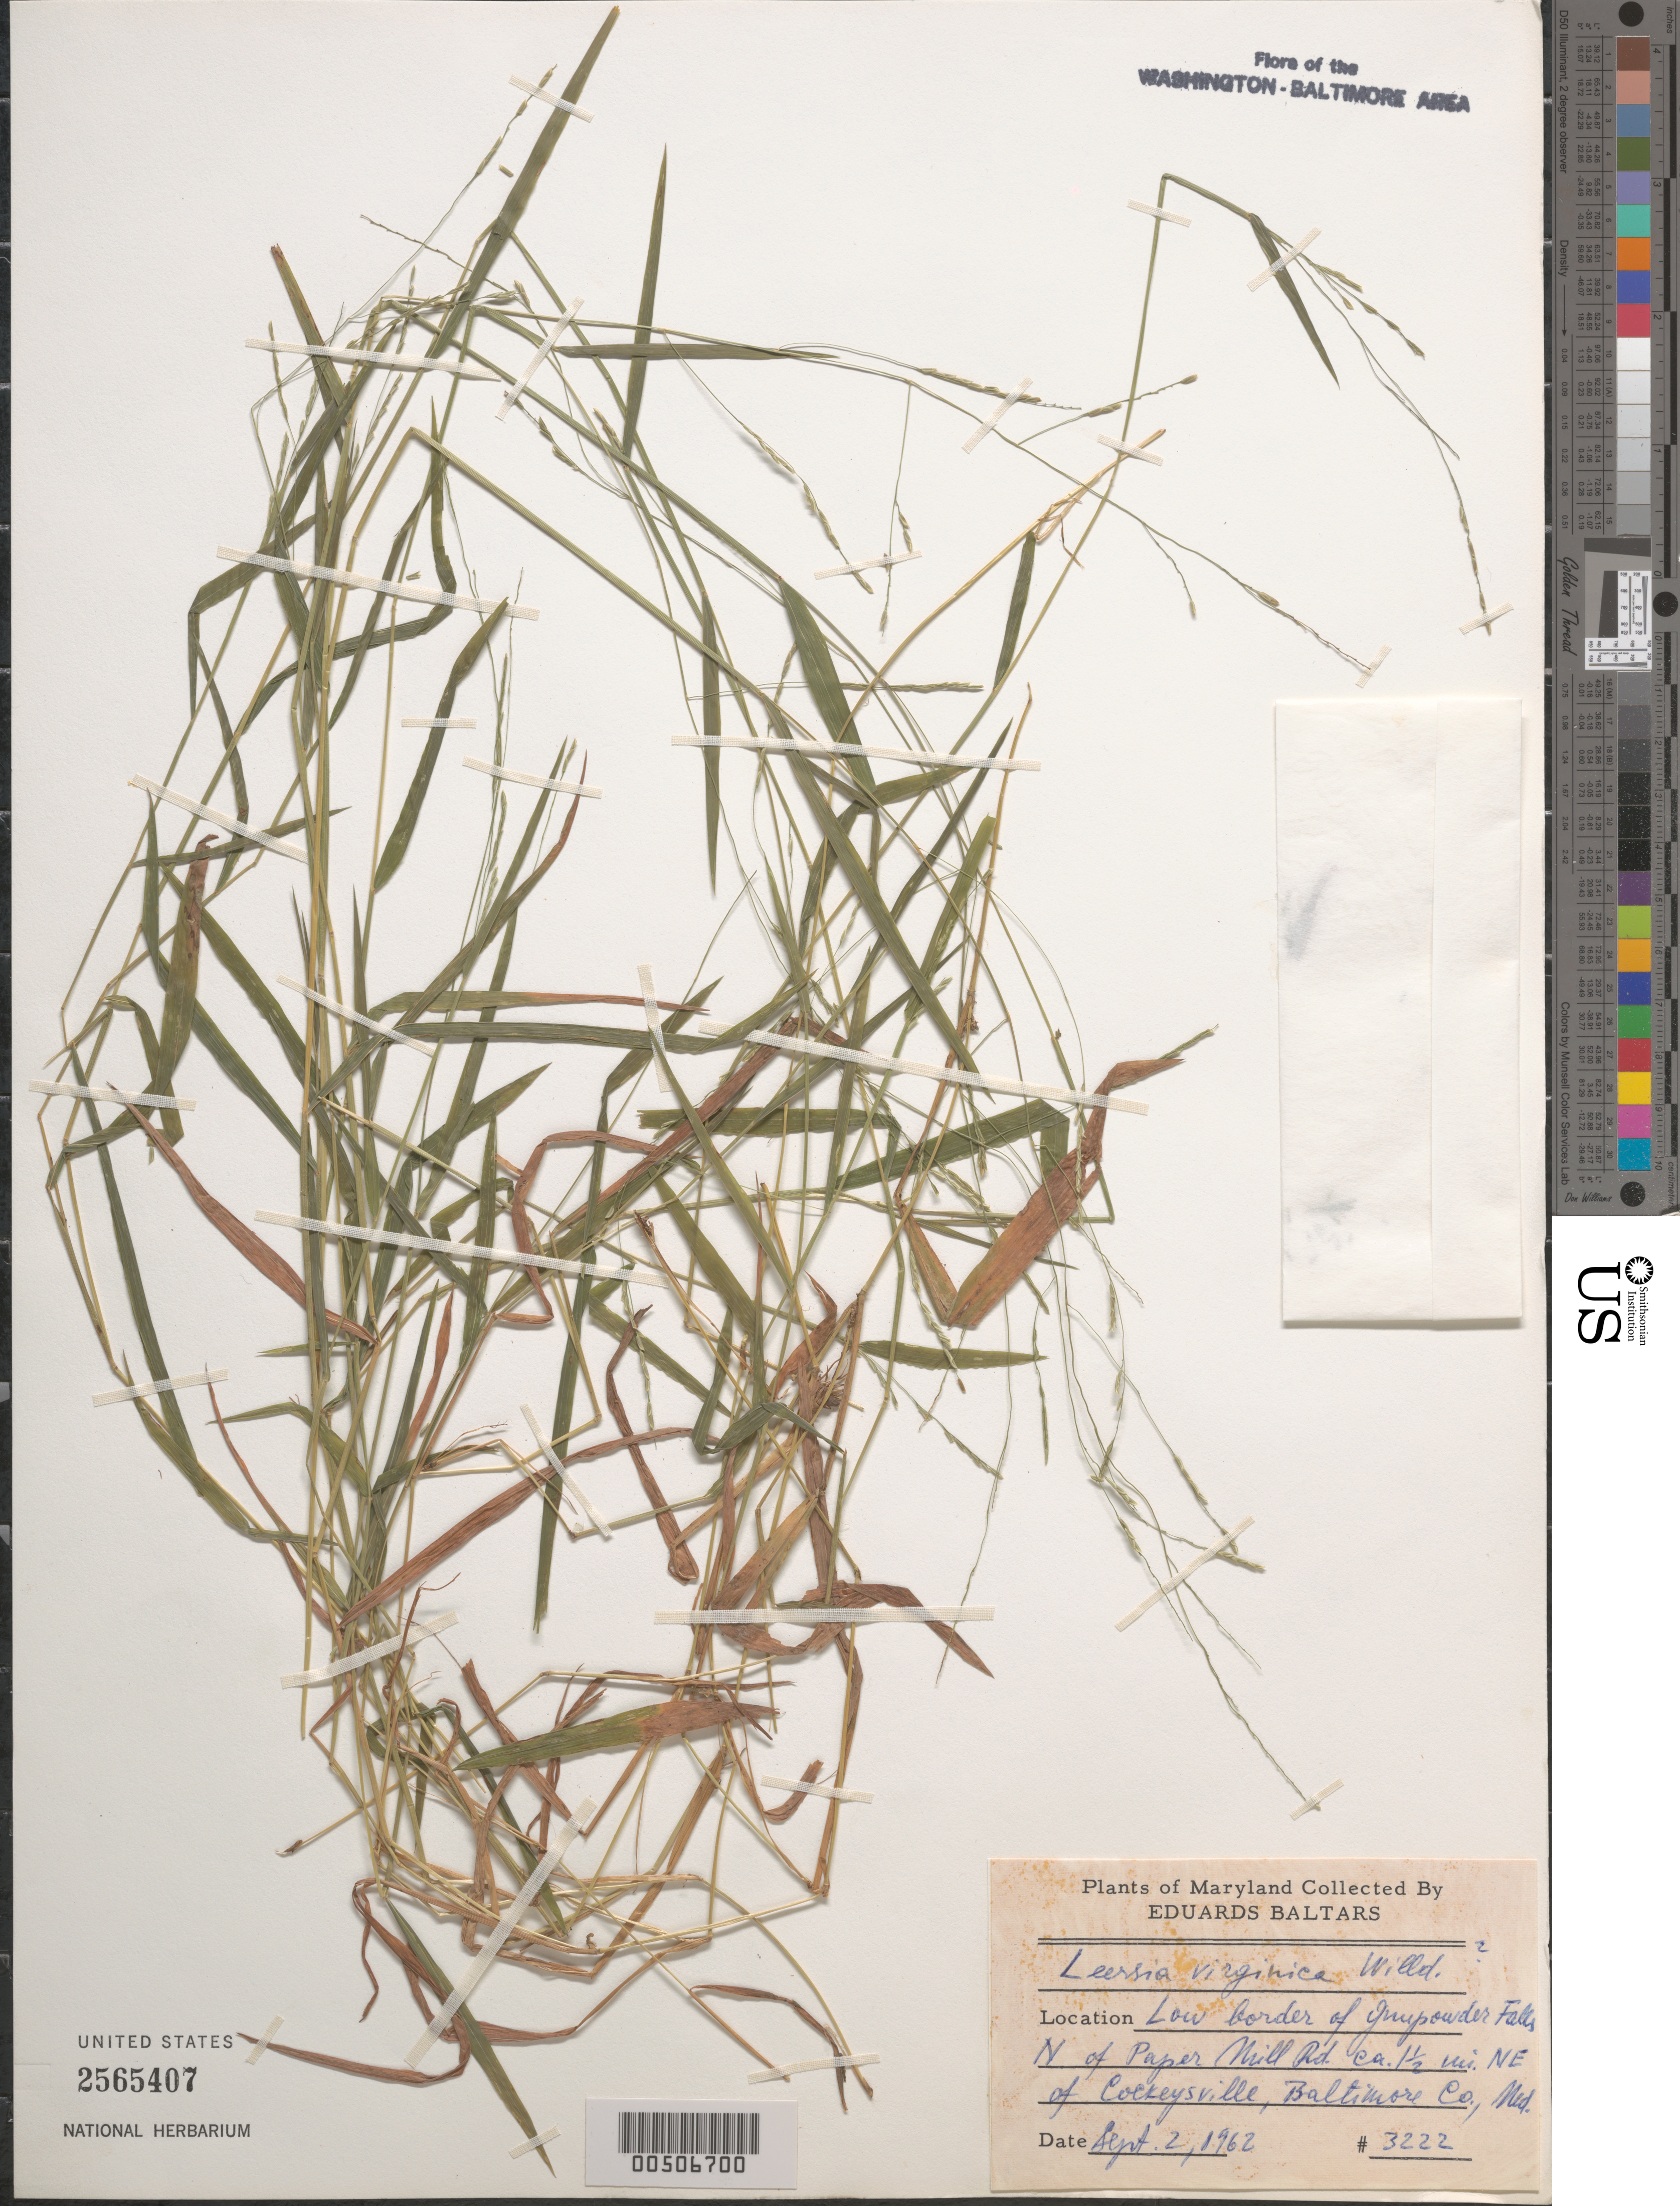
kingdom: Plantae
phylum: Tracheophyta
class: Liliopsida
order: Poales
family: Poaceae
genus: Leersia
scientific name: Leersia virginica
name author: Willd.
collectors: E. Baltars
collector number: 3222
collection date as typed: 02 Sep 1962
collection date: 1962-09-02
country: United States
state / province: Maryland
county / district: Baltimore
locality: NE of Cockeysville, N of Paper Mill Rd., Gunpowder Falls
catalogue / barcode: US 2565407